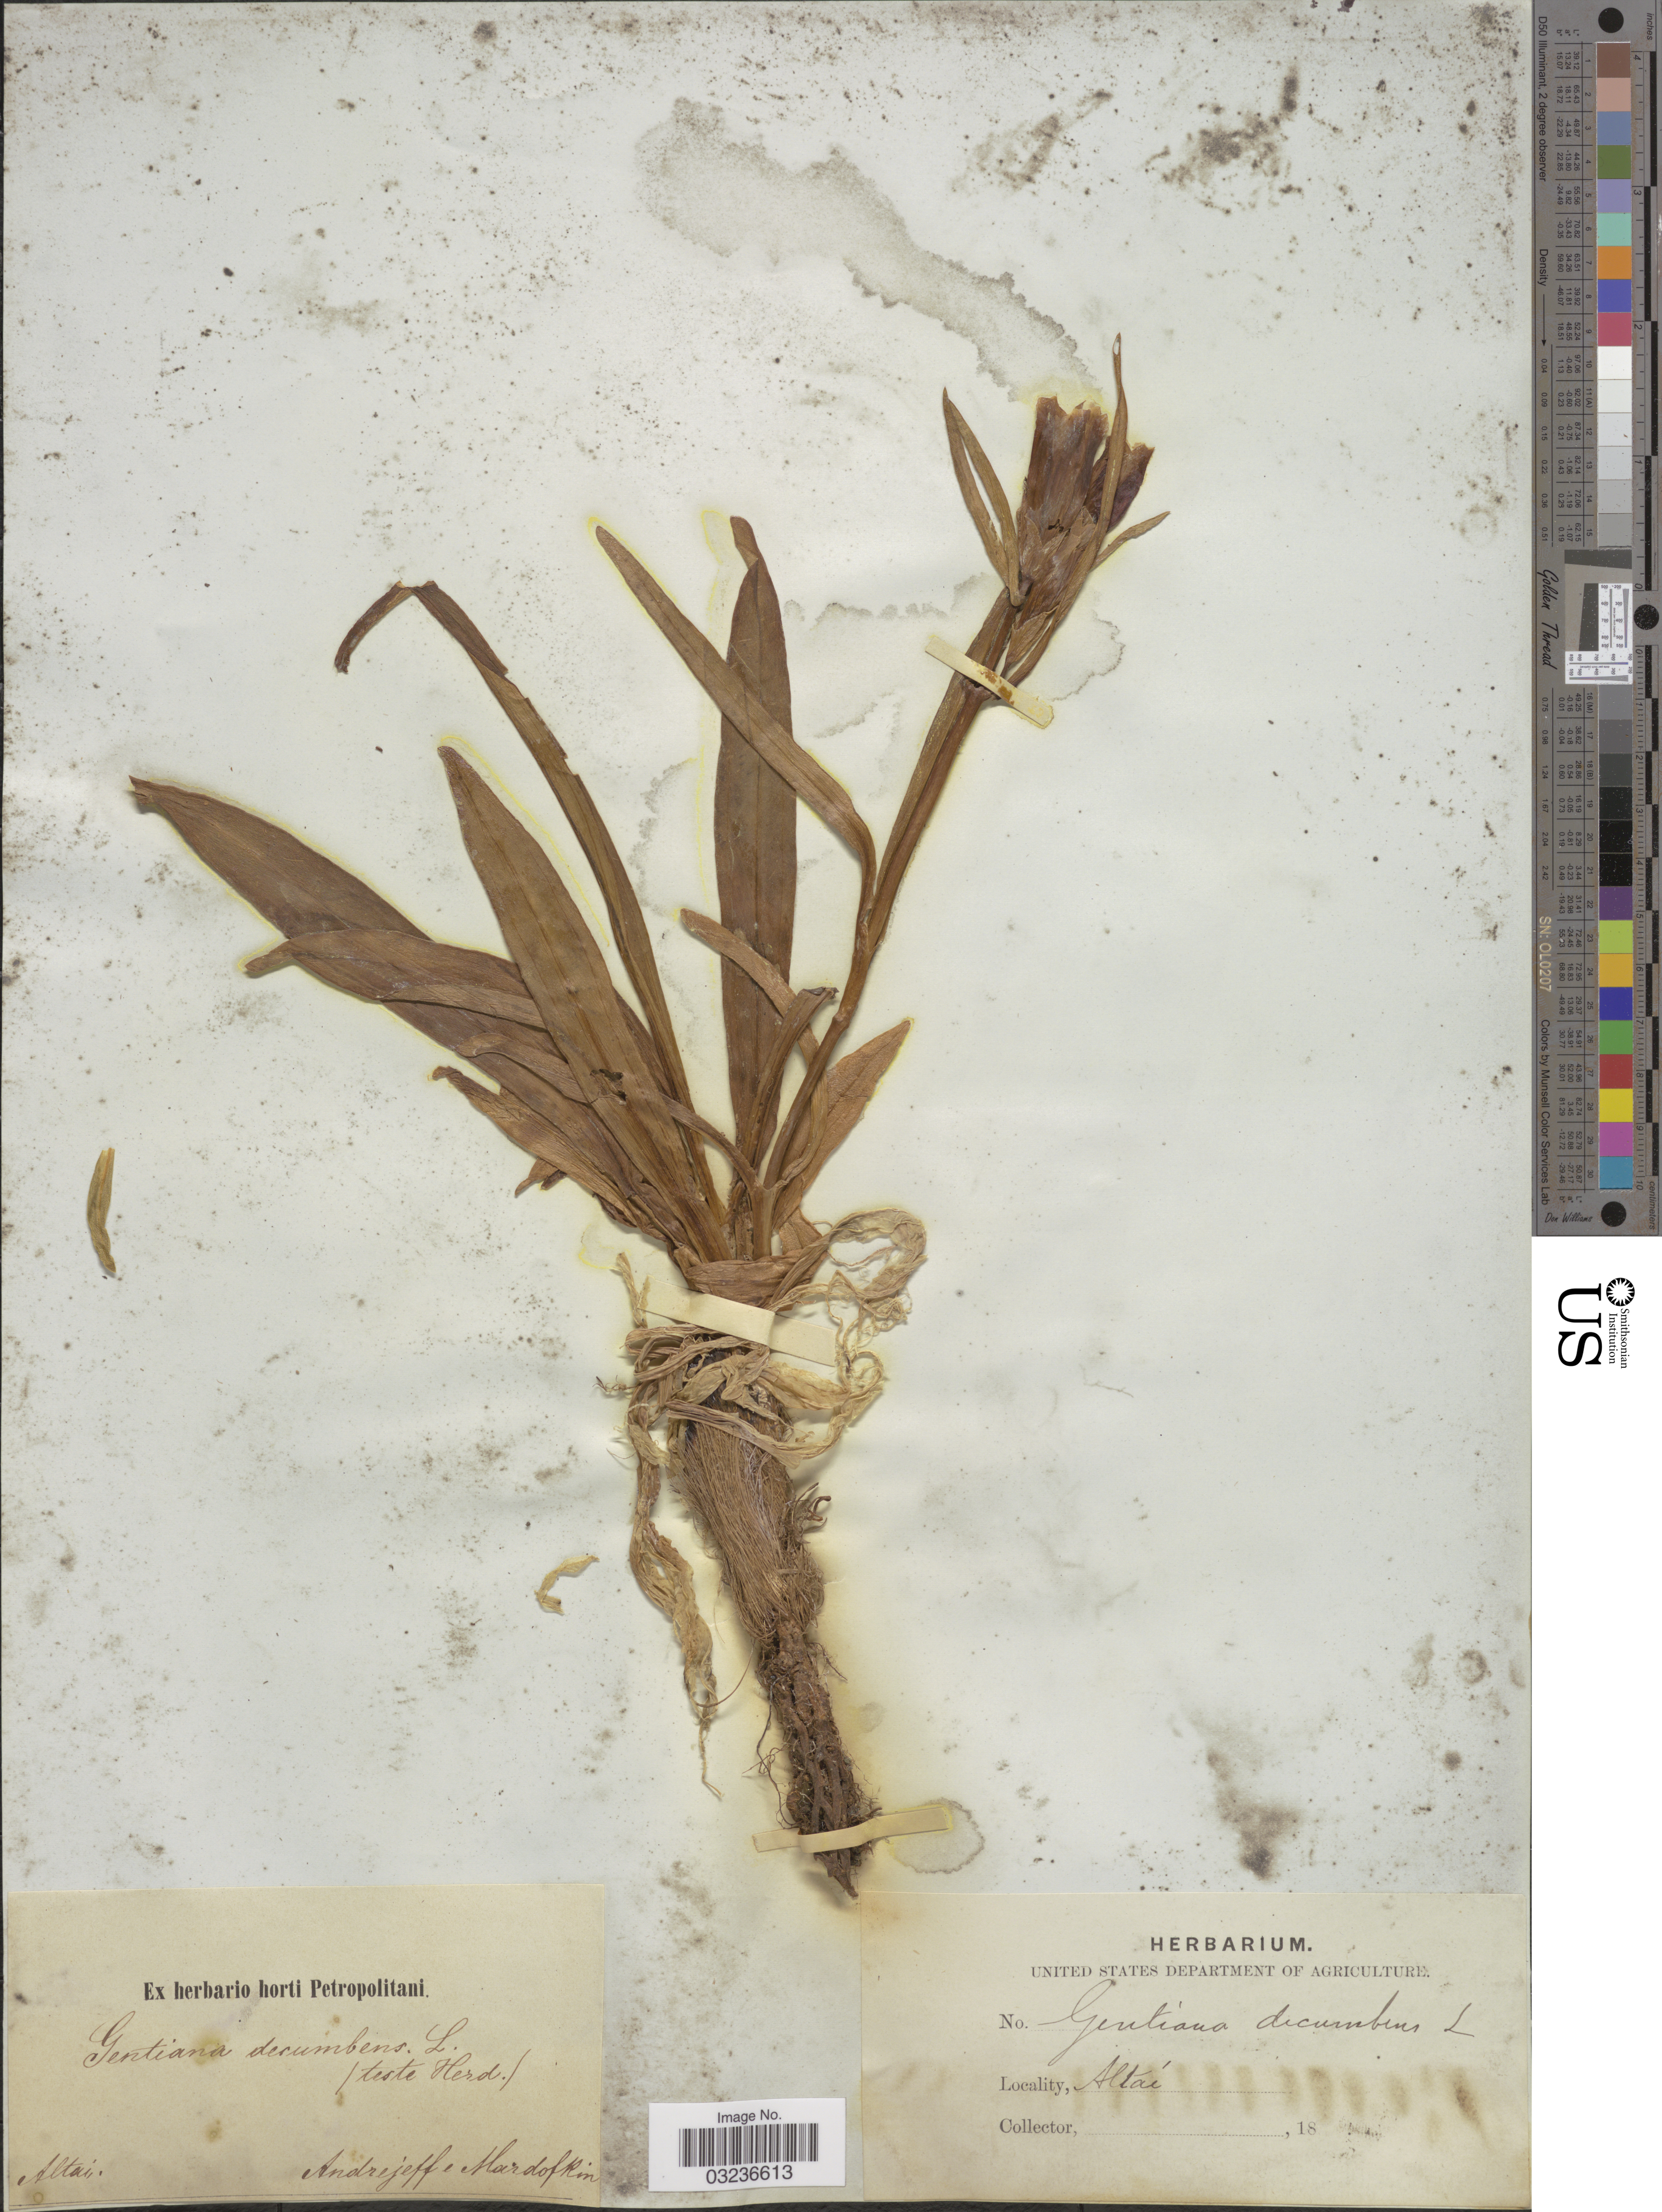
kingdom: Plantae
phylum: Tracheophyta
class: Magnoliopsida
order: Gentianales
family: Gentianaceae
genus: Gentiana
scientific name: Gentiana decumbens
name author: L. f.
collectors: Andrejeff & Mardofkin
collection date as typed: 18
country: Russian Federation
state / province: Altai Republic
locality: Altai.